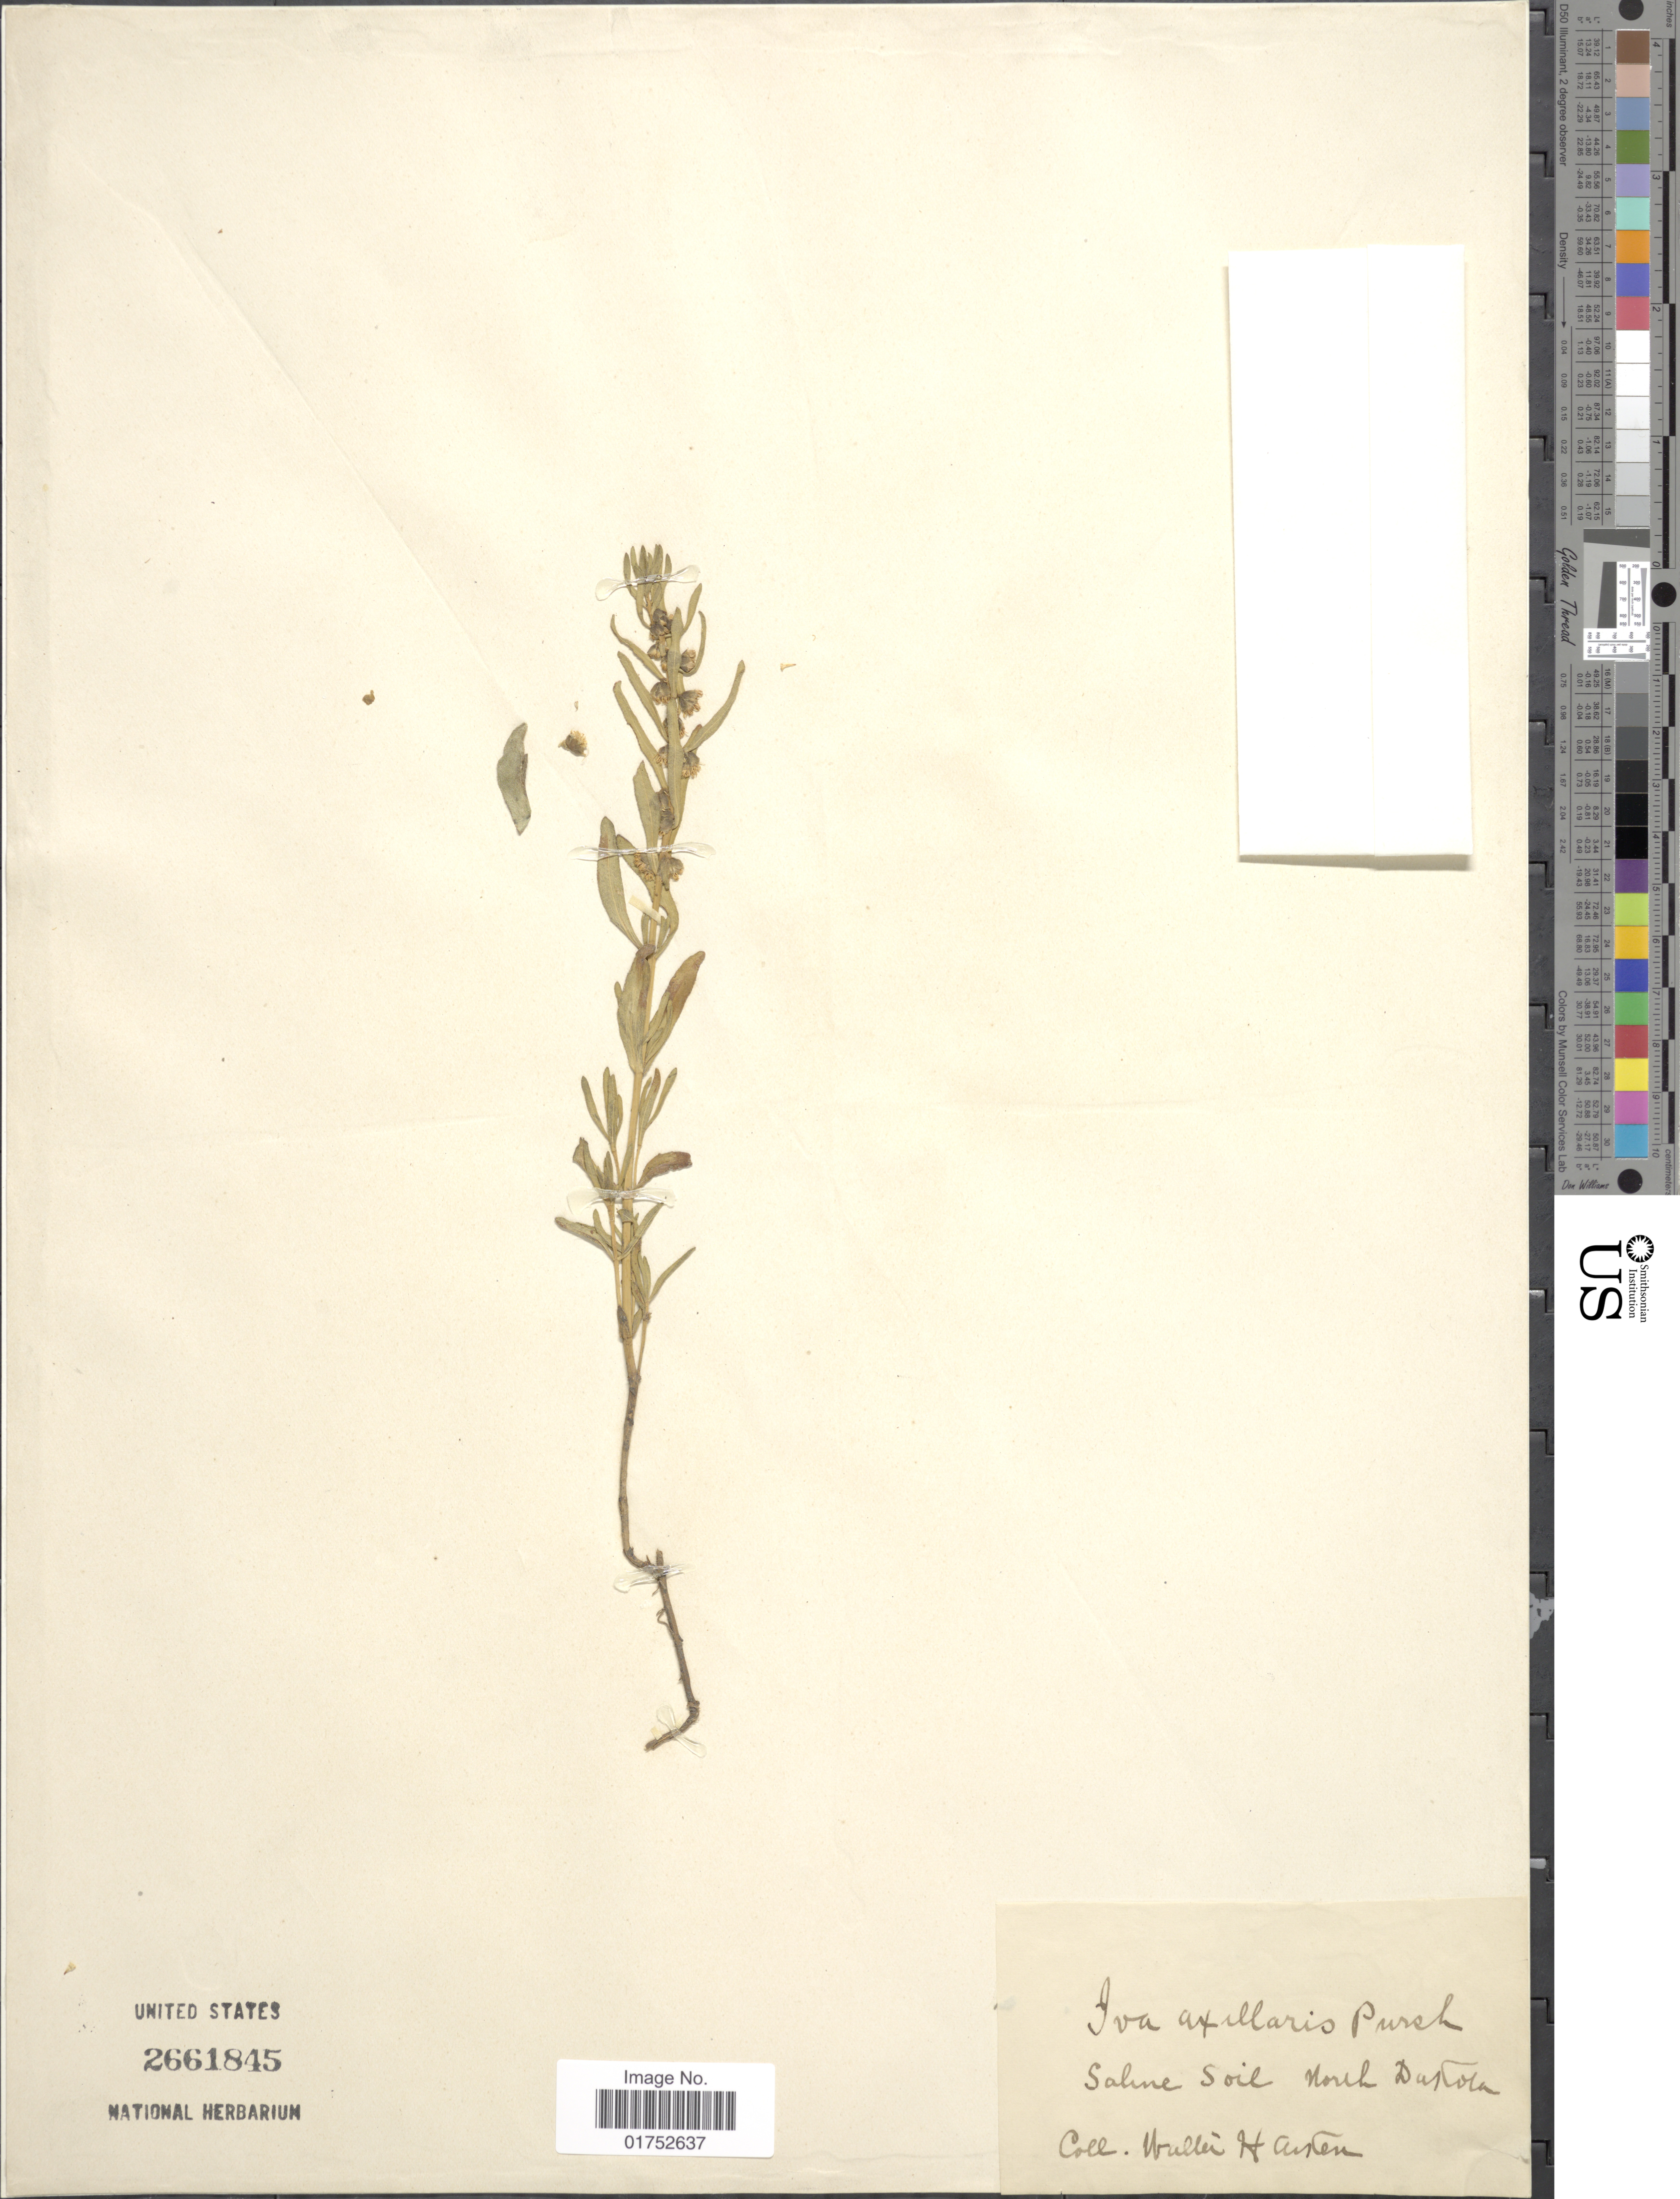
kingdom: Plantae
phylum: Tracheophyta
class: Magnoliopsida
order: Asterales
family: Asteraceae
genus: Iva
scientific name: Iva axillaris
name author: Pursh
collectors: W. Aiken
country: United States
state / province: North Dakota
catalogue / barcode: US 2661845